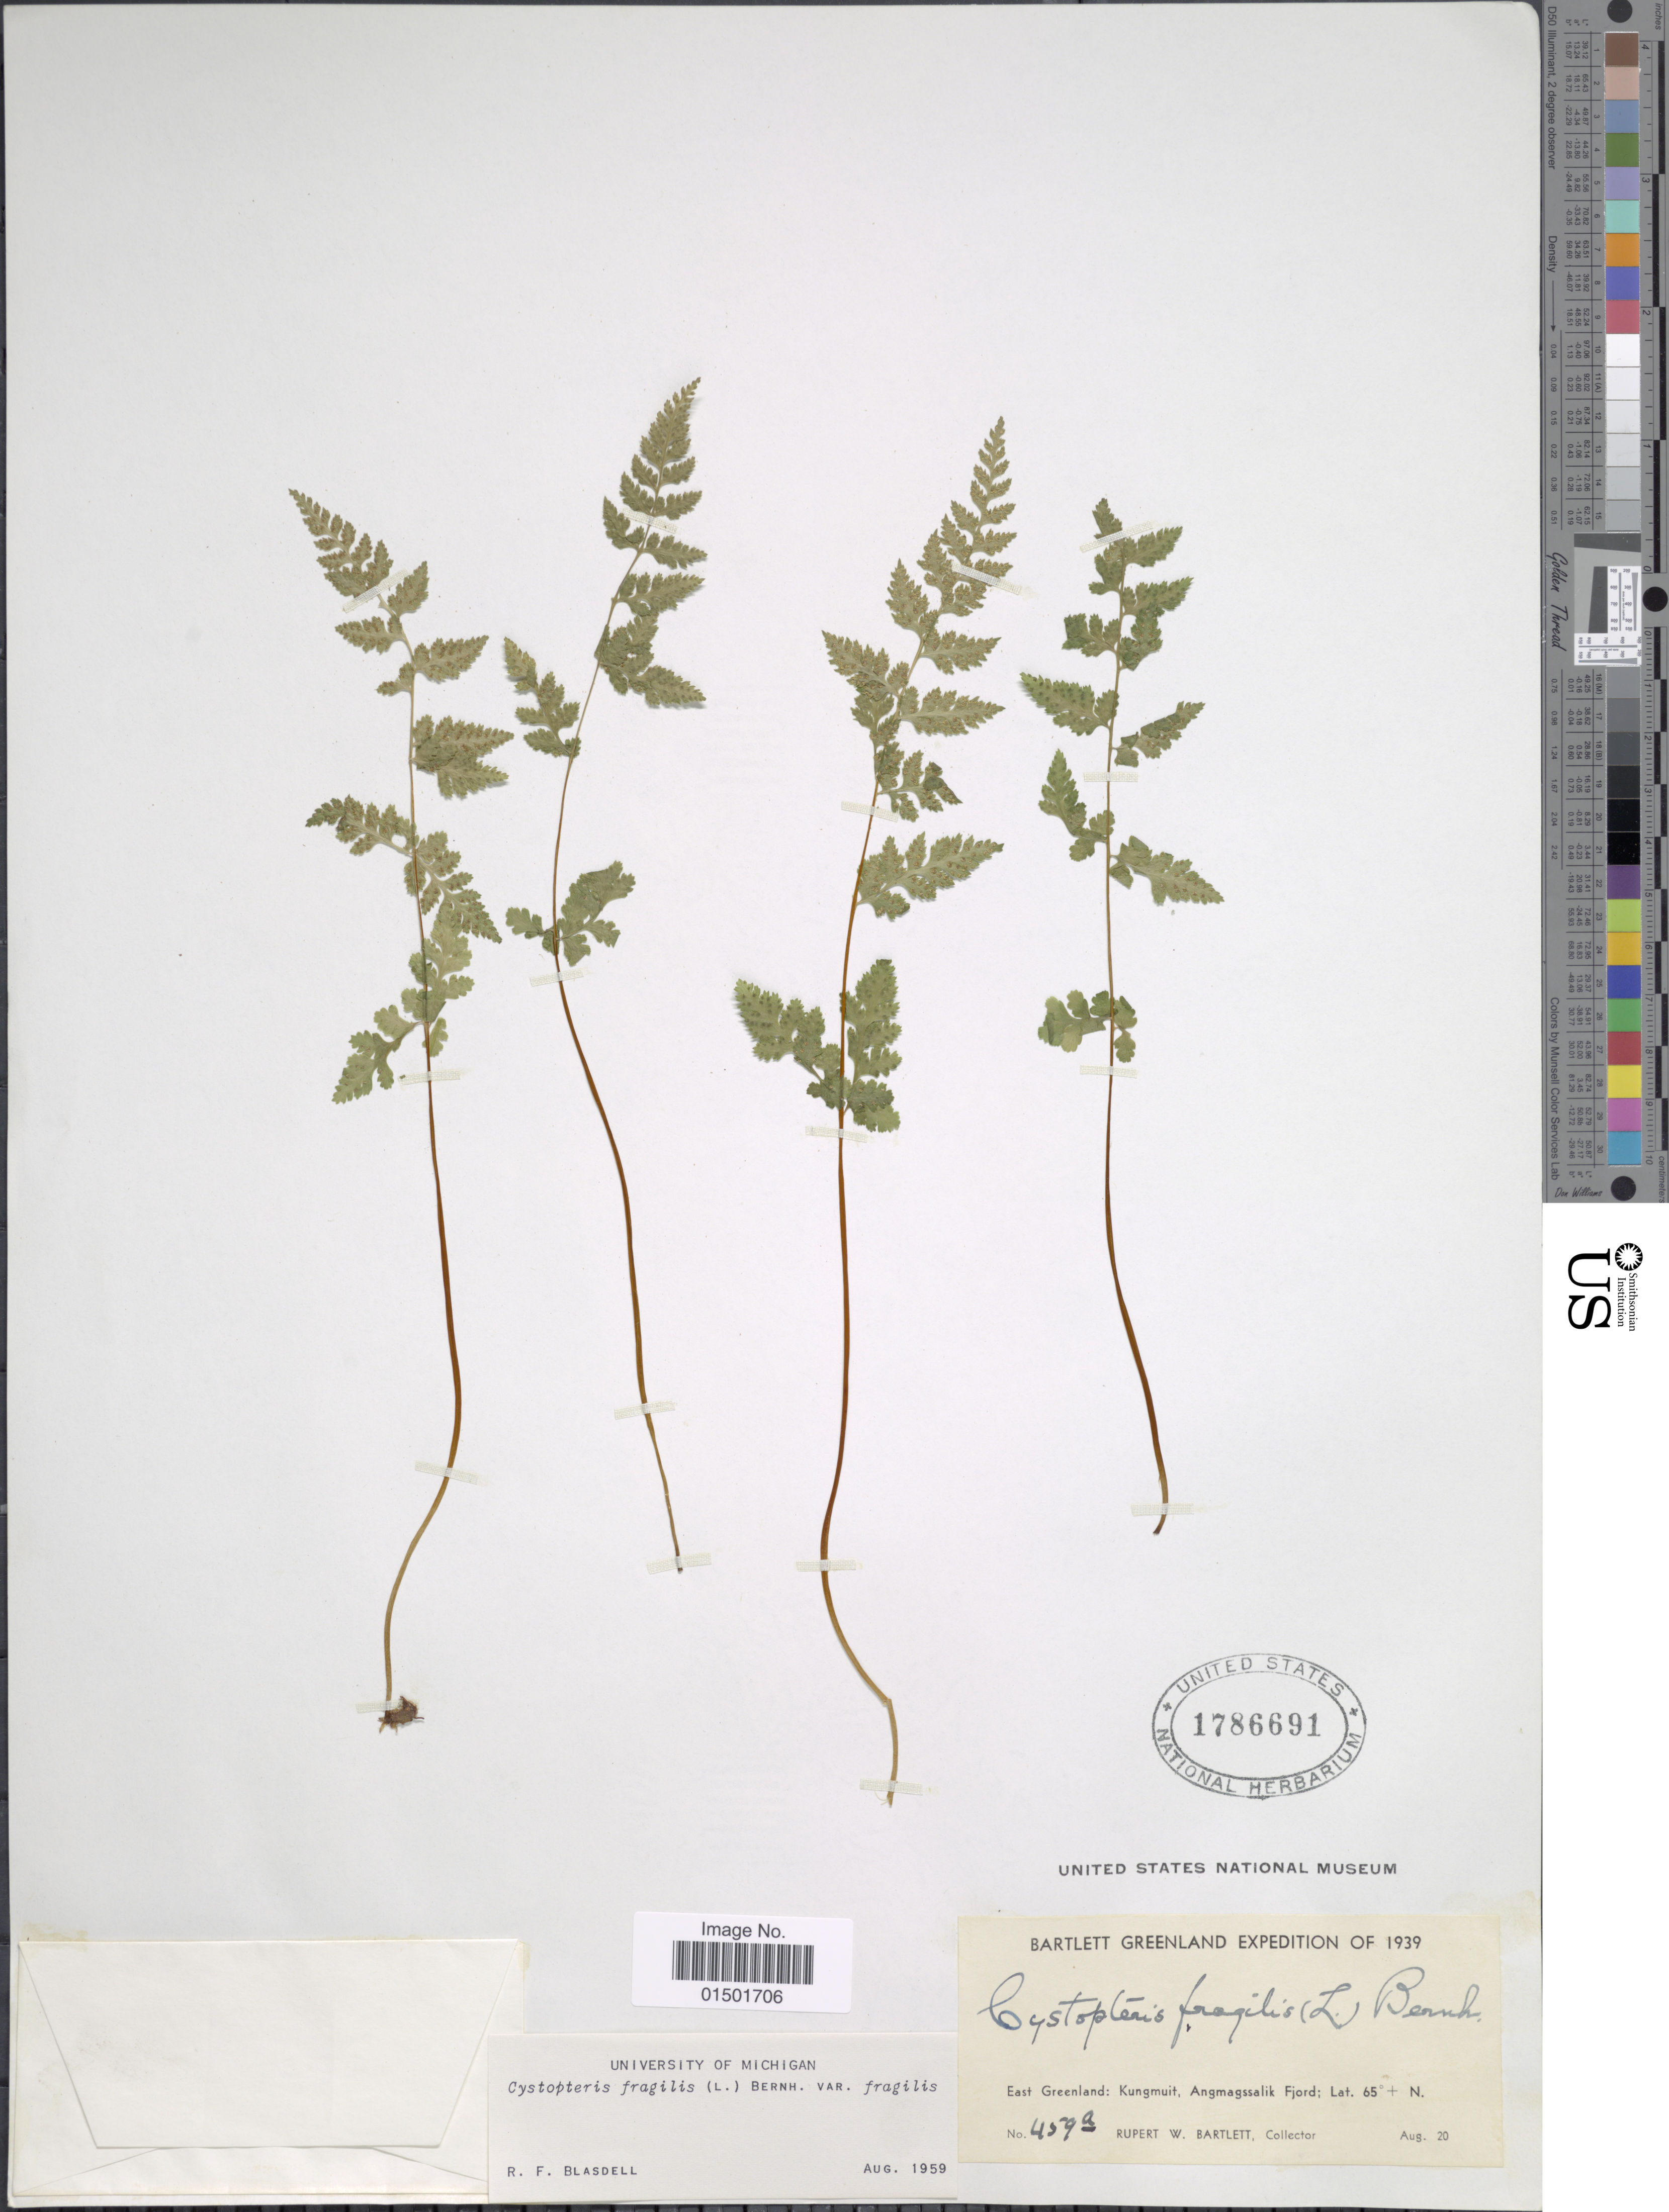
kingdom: Plantae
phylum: Tracheophyta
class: Polypodiopsida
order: Polypodiales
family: Cystopteridaceae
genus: Cystopteris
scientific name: Cystopteris fragilis var. fragilis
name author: (L.) Bernh.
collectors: R. W. Bartlett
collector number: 459a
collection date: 1939-08-20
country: Greenland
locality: East Greenland: Kungmuit, Angmagssalik Fjord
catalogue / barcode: US 1786691